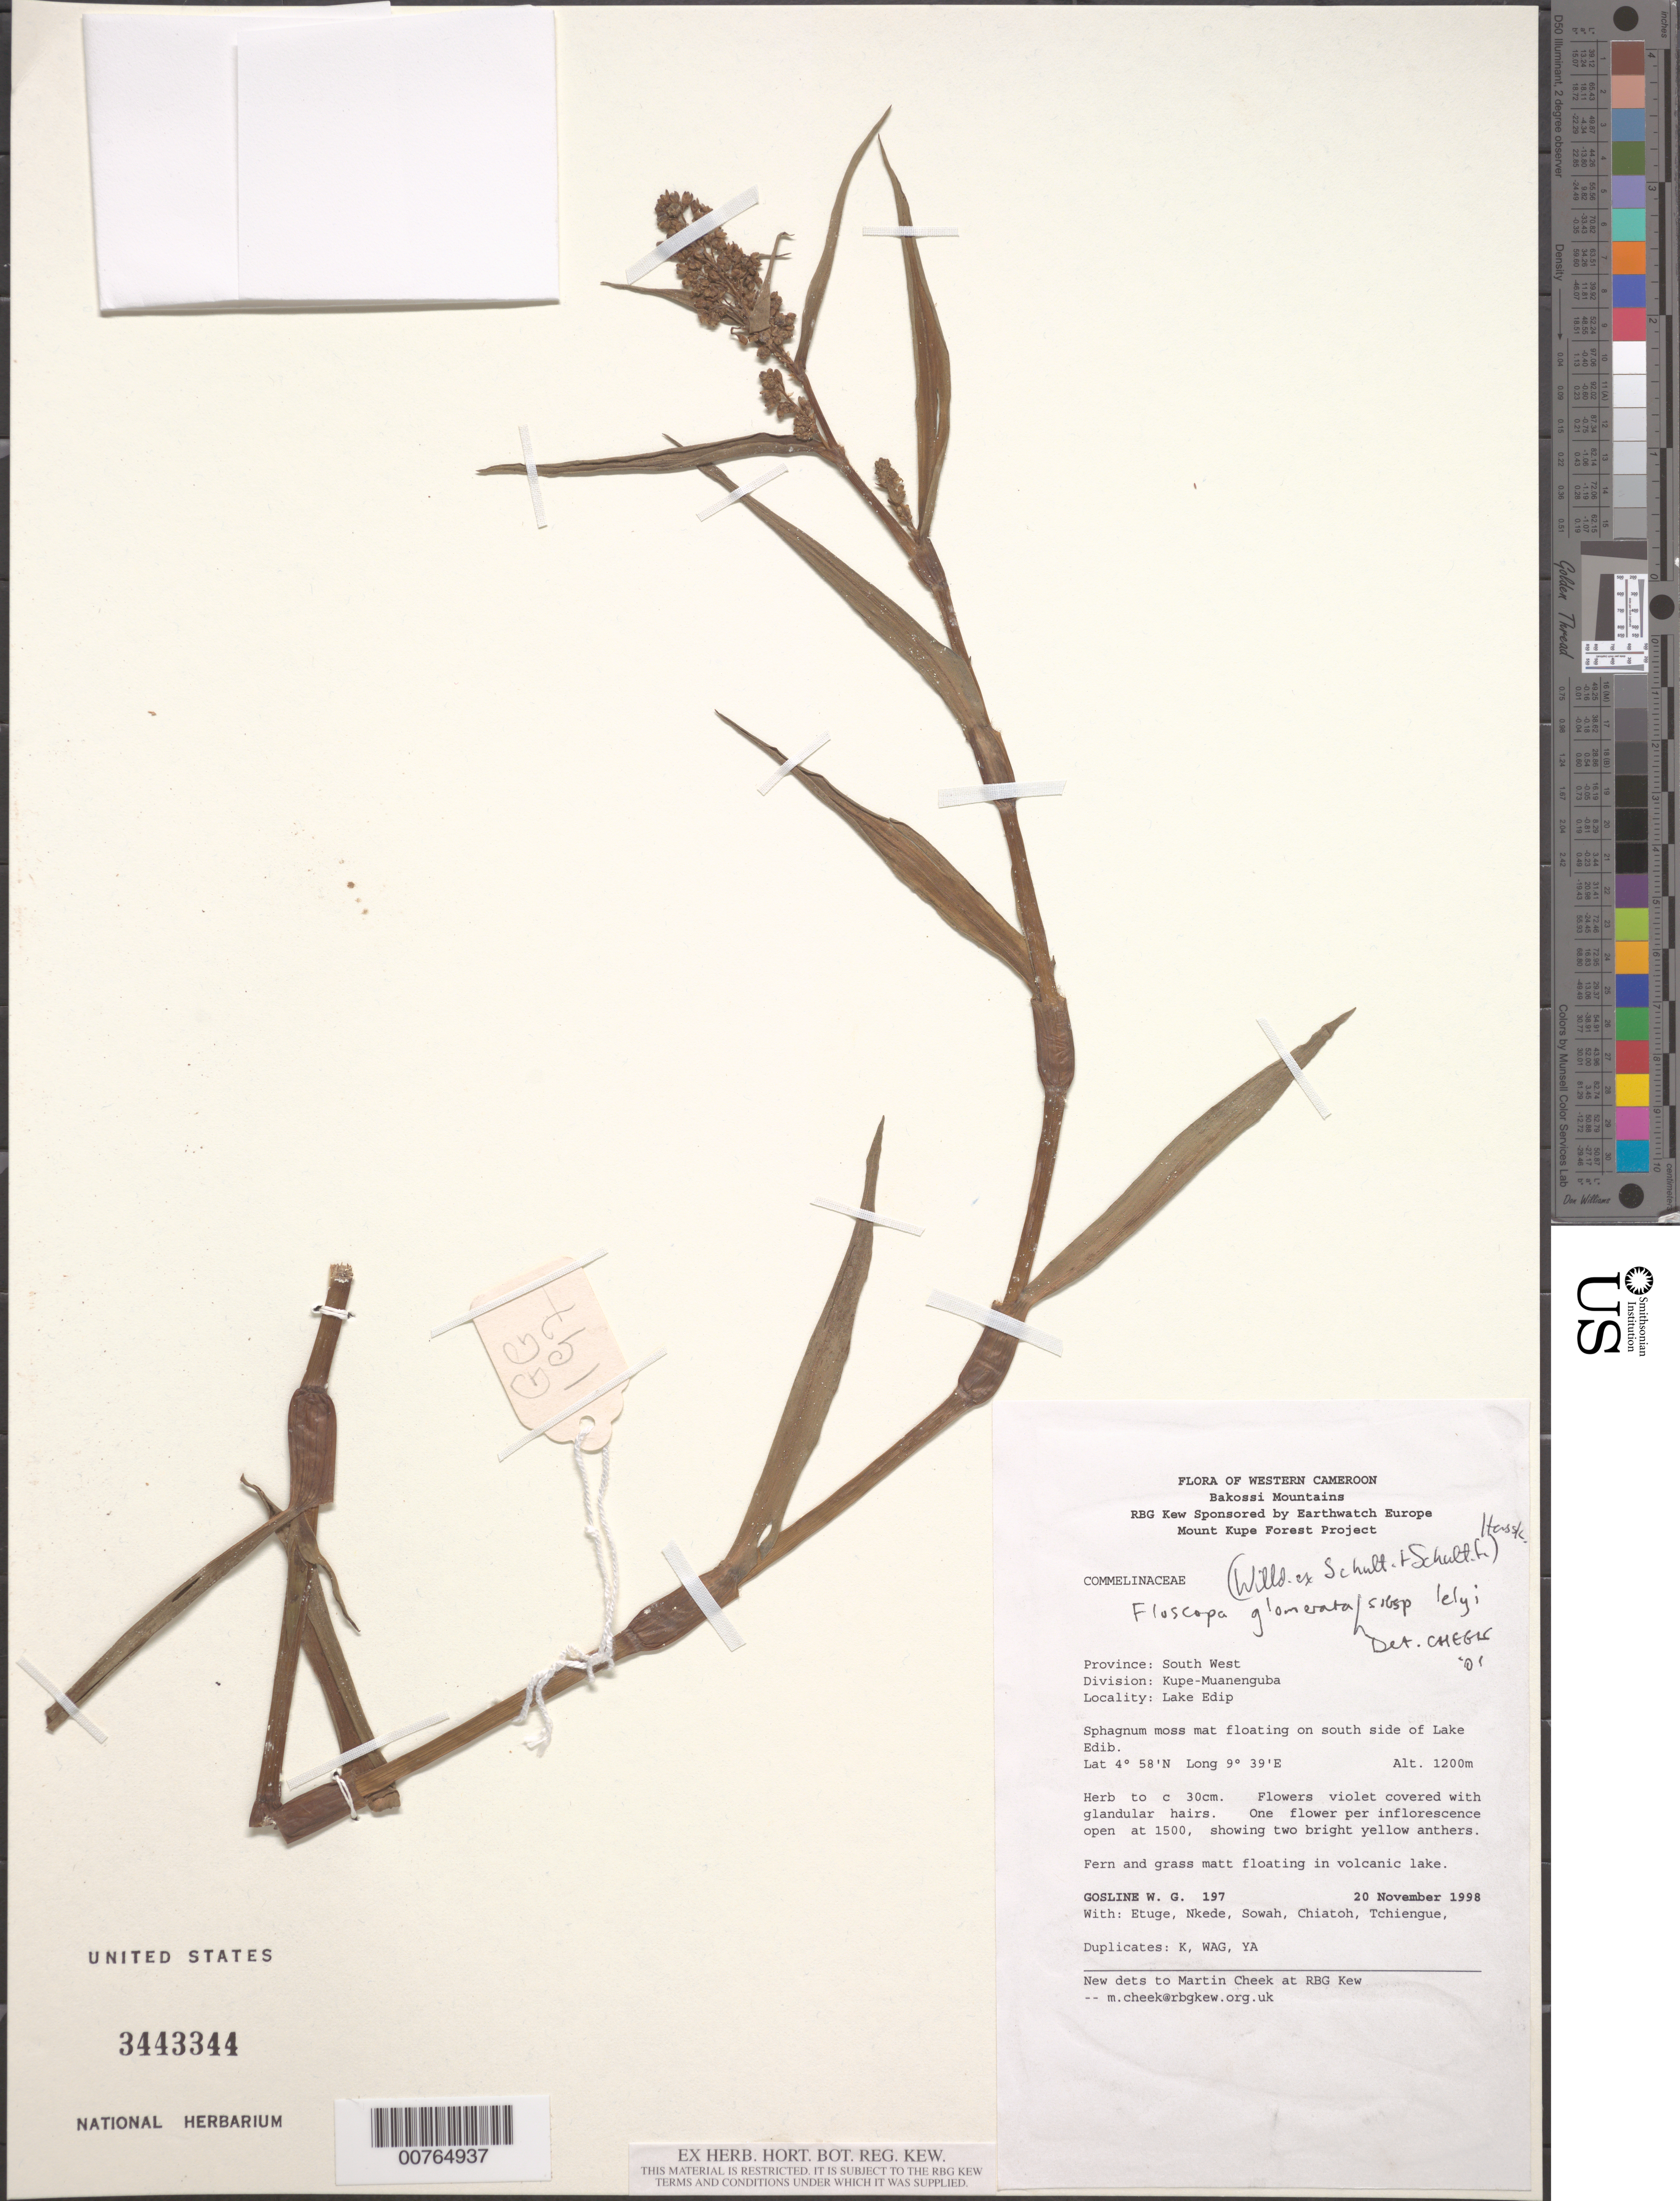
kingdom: Plantae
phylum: Tracheophyta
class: Liliopsida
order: Commelinales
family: Commelinaceae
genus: Floscopa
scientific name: Floscopa glomerata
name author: (Willd. ex Schult. & Schult. f.) Hassk.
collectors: G. Gosline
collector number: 197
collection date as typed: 20 Nov 1998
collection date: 1998-11-20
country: Cameroon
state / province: Sud-Ouest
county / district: Kupe-Muanenguba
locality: Lake Edip.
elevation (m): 1200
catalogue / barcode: US 3443344